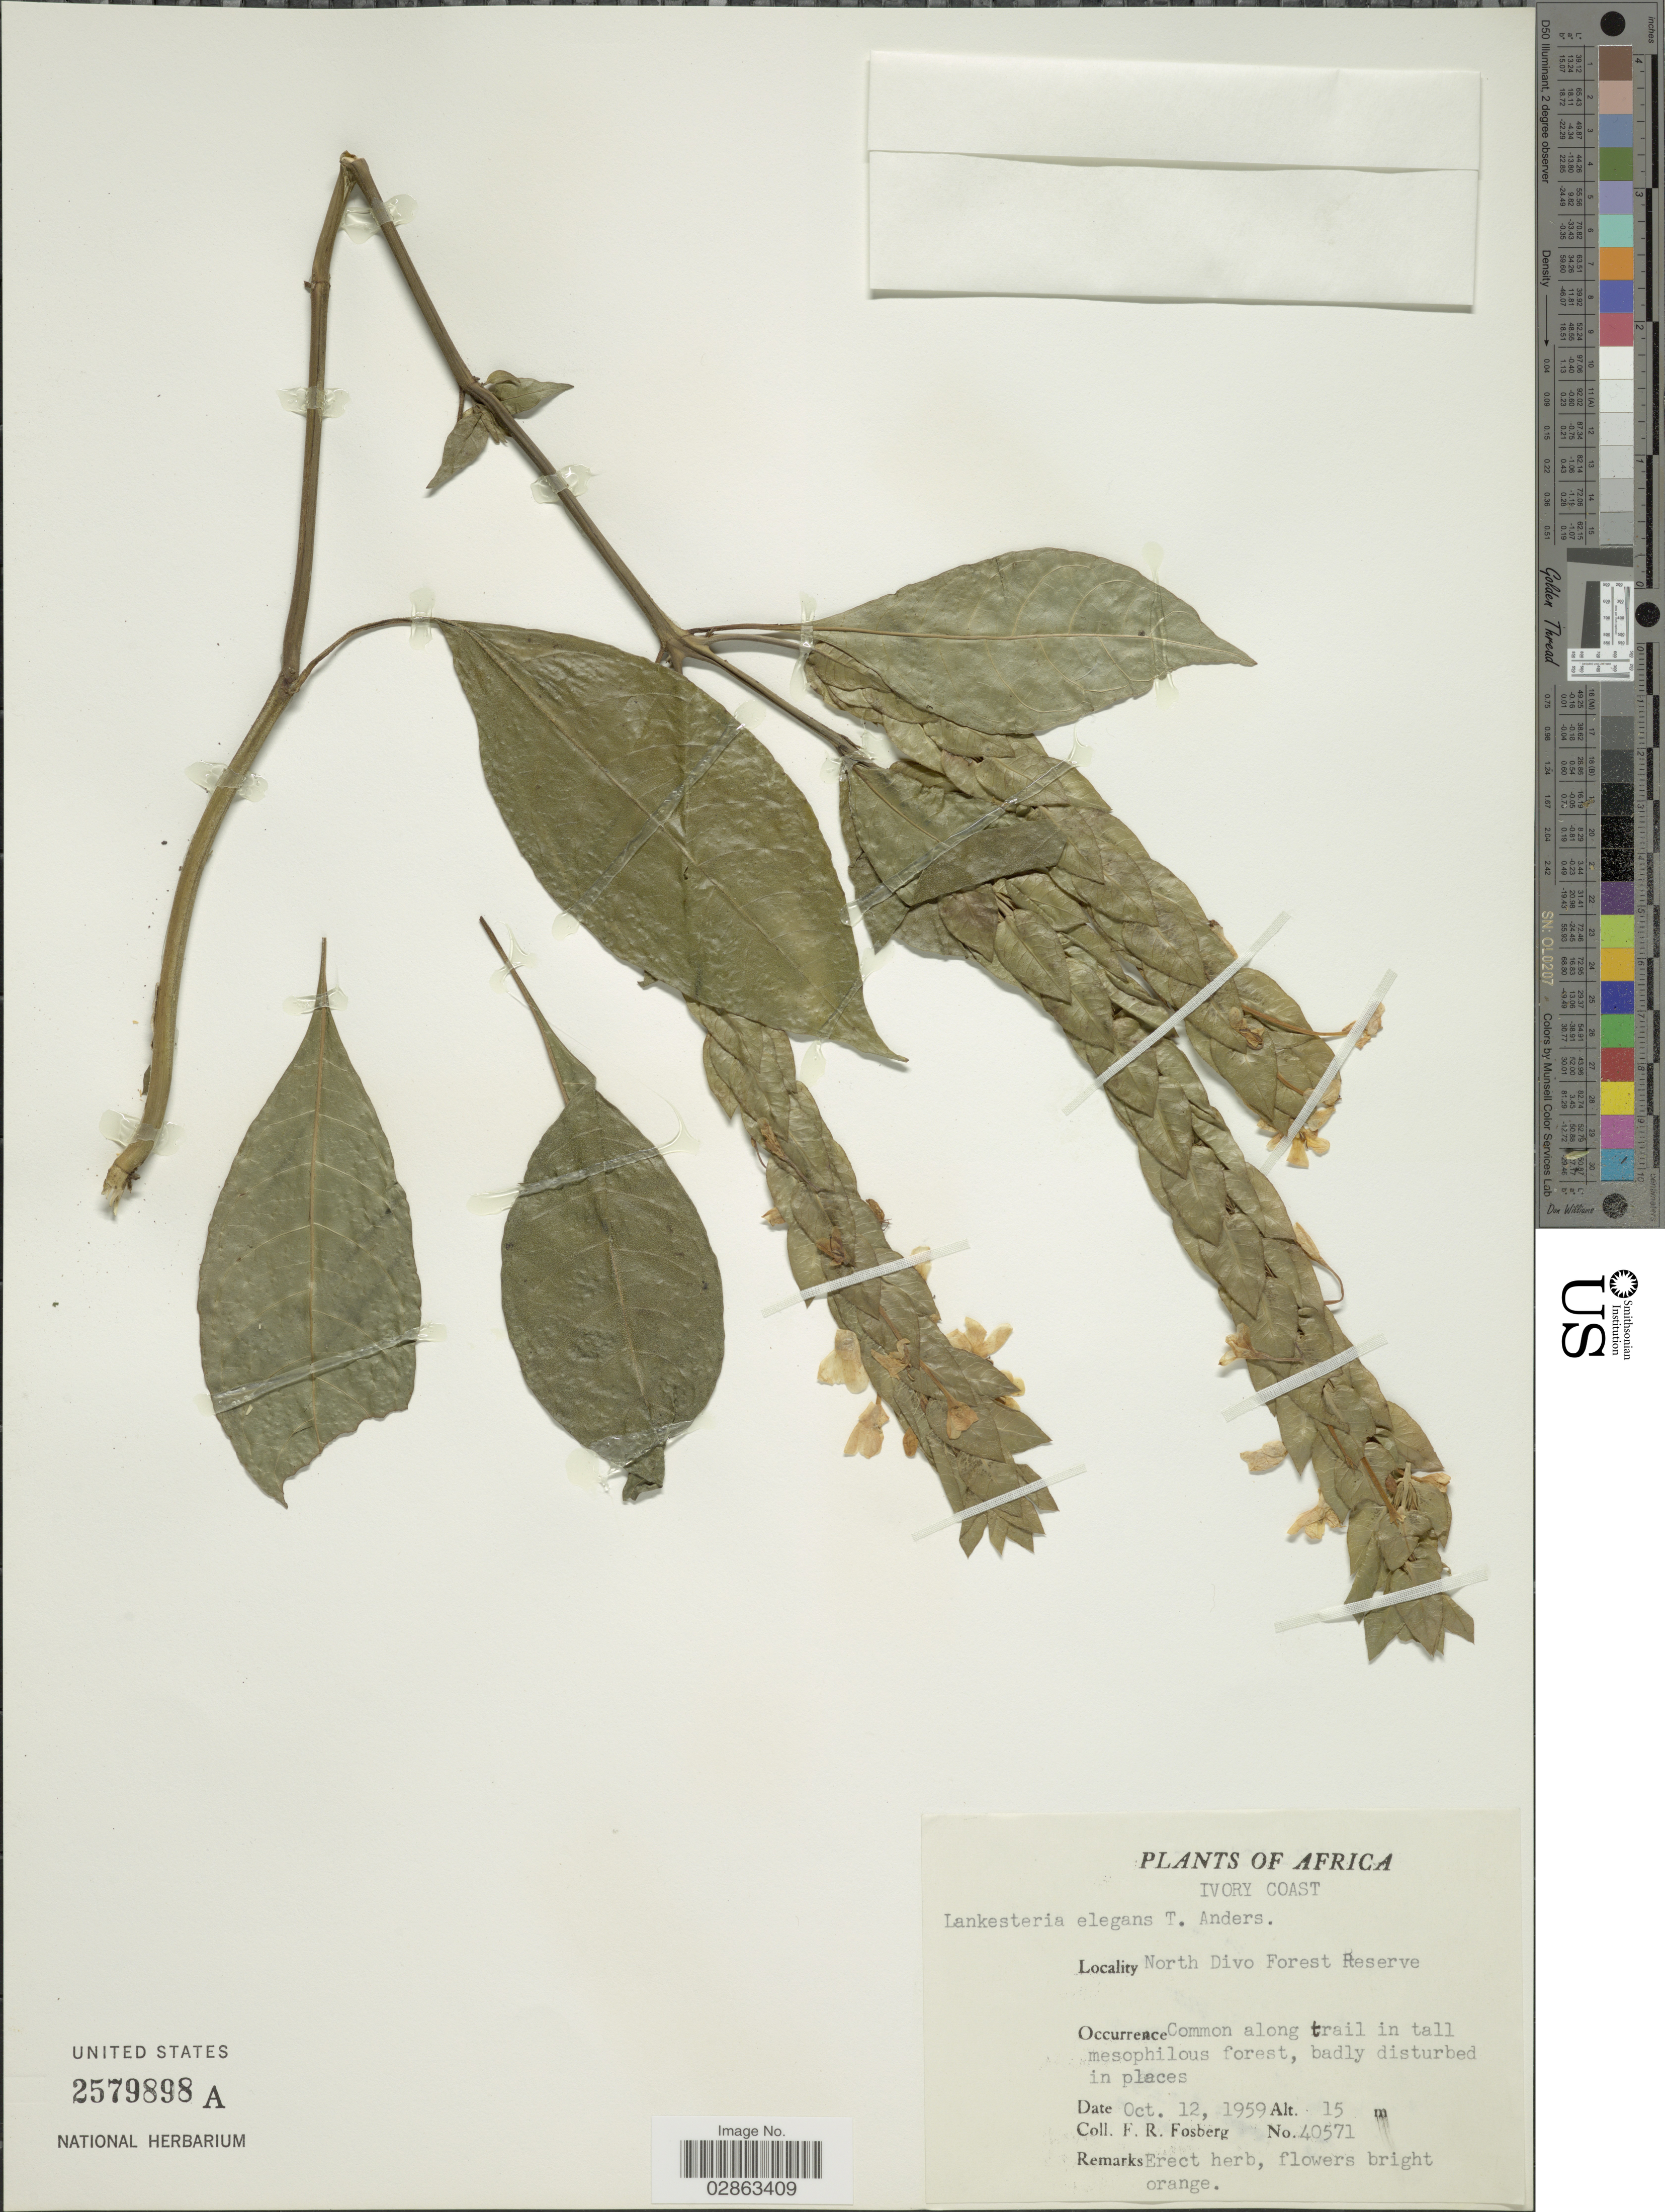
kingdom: Plantae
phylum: Tracheophyta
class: Magnoliopsida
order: Lamiales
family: Acanthaceae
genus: Lankesteria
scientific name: Lankesteria elegans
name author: (P. Beauv.) T. Anderson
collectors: F. R. Fosberg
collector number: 40571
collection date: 1959-10-12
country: Ivory Coast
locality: North Divo Forest Reserve.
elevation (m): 15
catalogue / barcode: US 2579898A